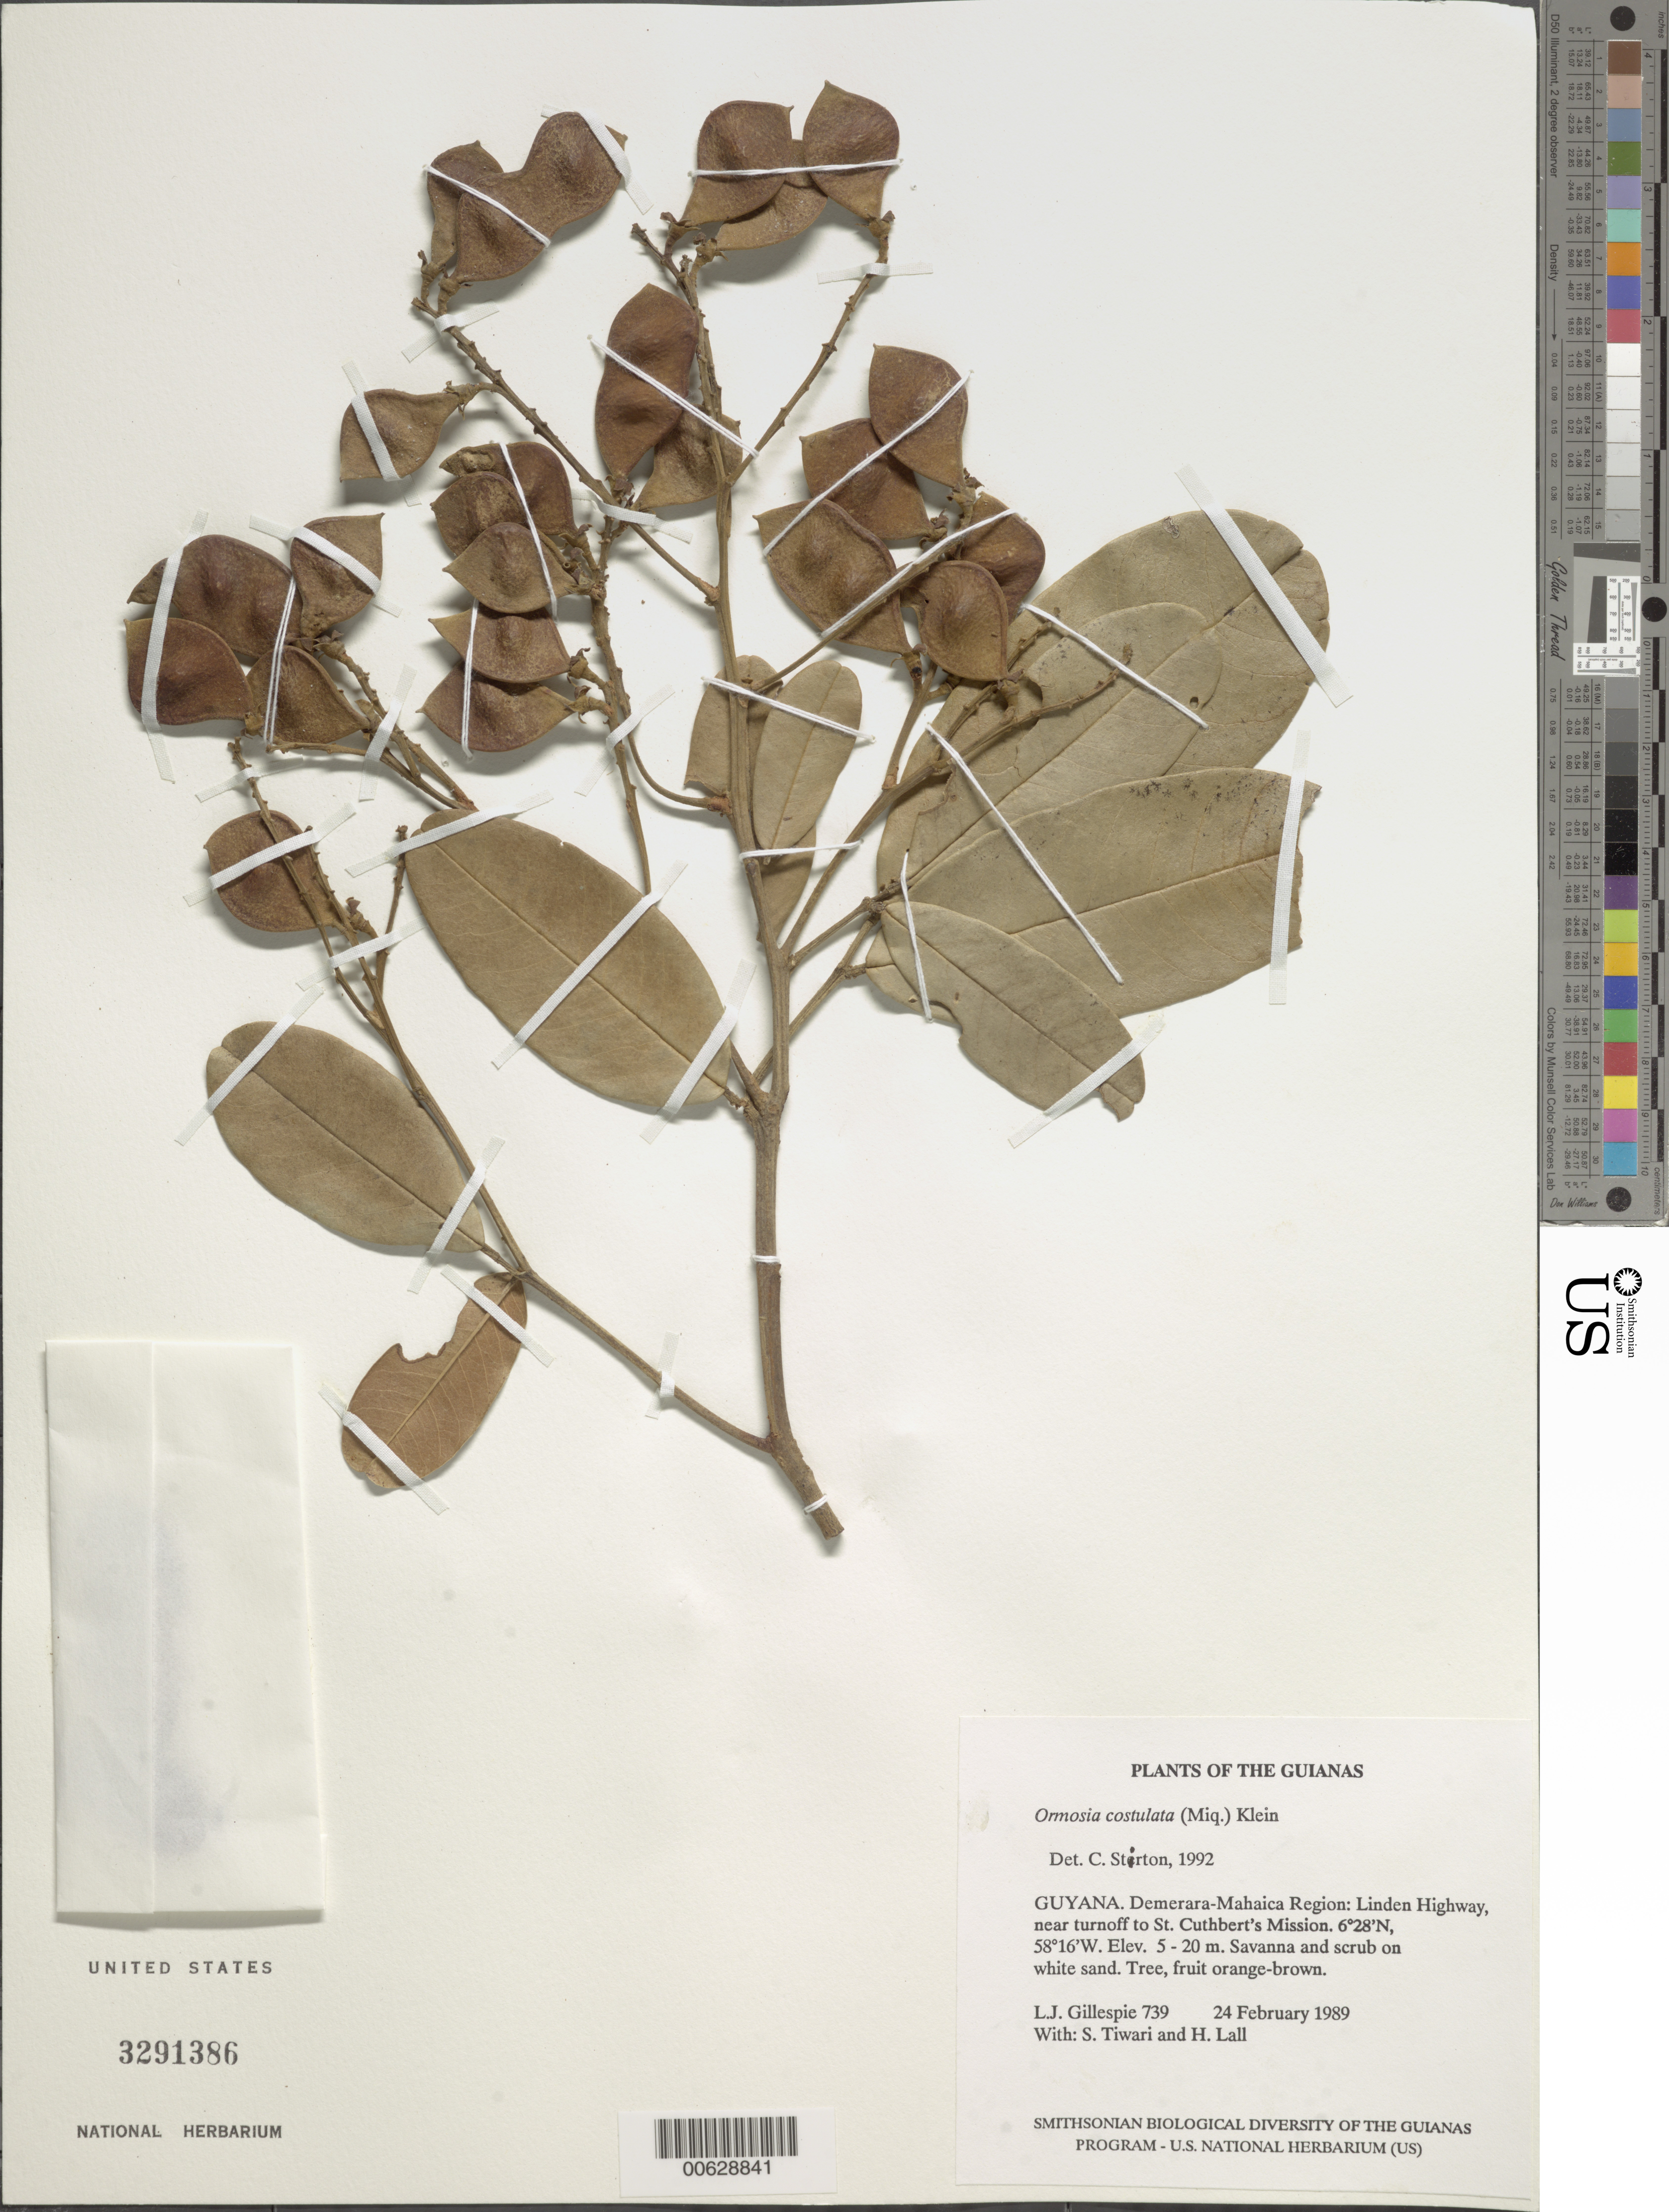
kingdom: Plantae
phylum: Tracheophyta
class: Magnoliopsida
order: Fabales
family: Fabaceae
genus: Ormosia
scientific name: Ormosia costulata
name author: (Miq.) Kleinhoonte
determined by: Stirton, Charles H.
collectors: L. J. Gillespie, S. Tiwari & H. Lall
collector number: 739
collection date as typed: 24 February 1989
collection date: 1989-02-24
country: Guyana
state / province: Demerara-Mahaica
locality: Linden Highway, near turnoff to St. Cuthbert's Mission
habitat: Savanna and scrub on white sand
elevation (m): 5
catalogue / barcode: US 3291386